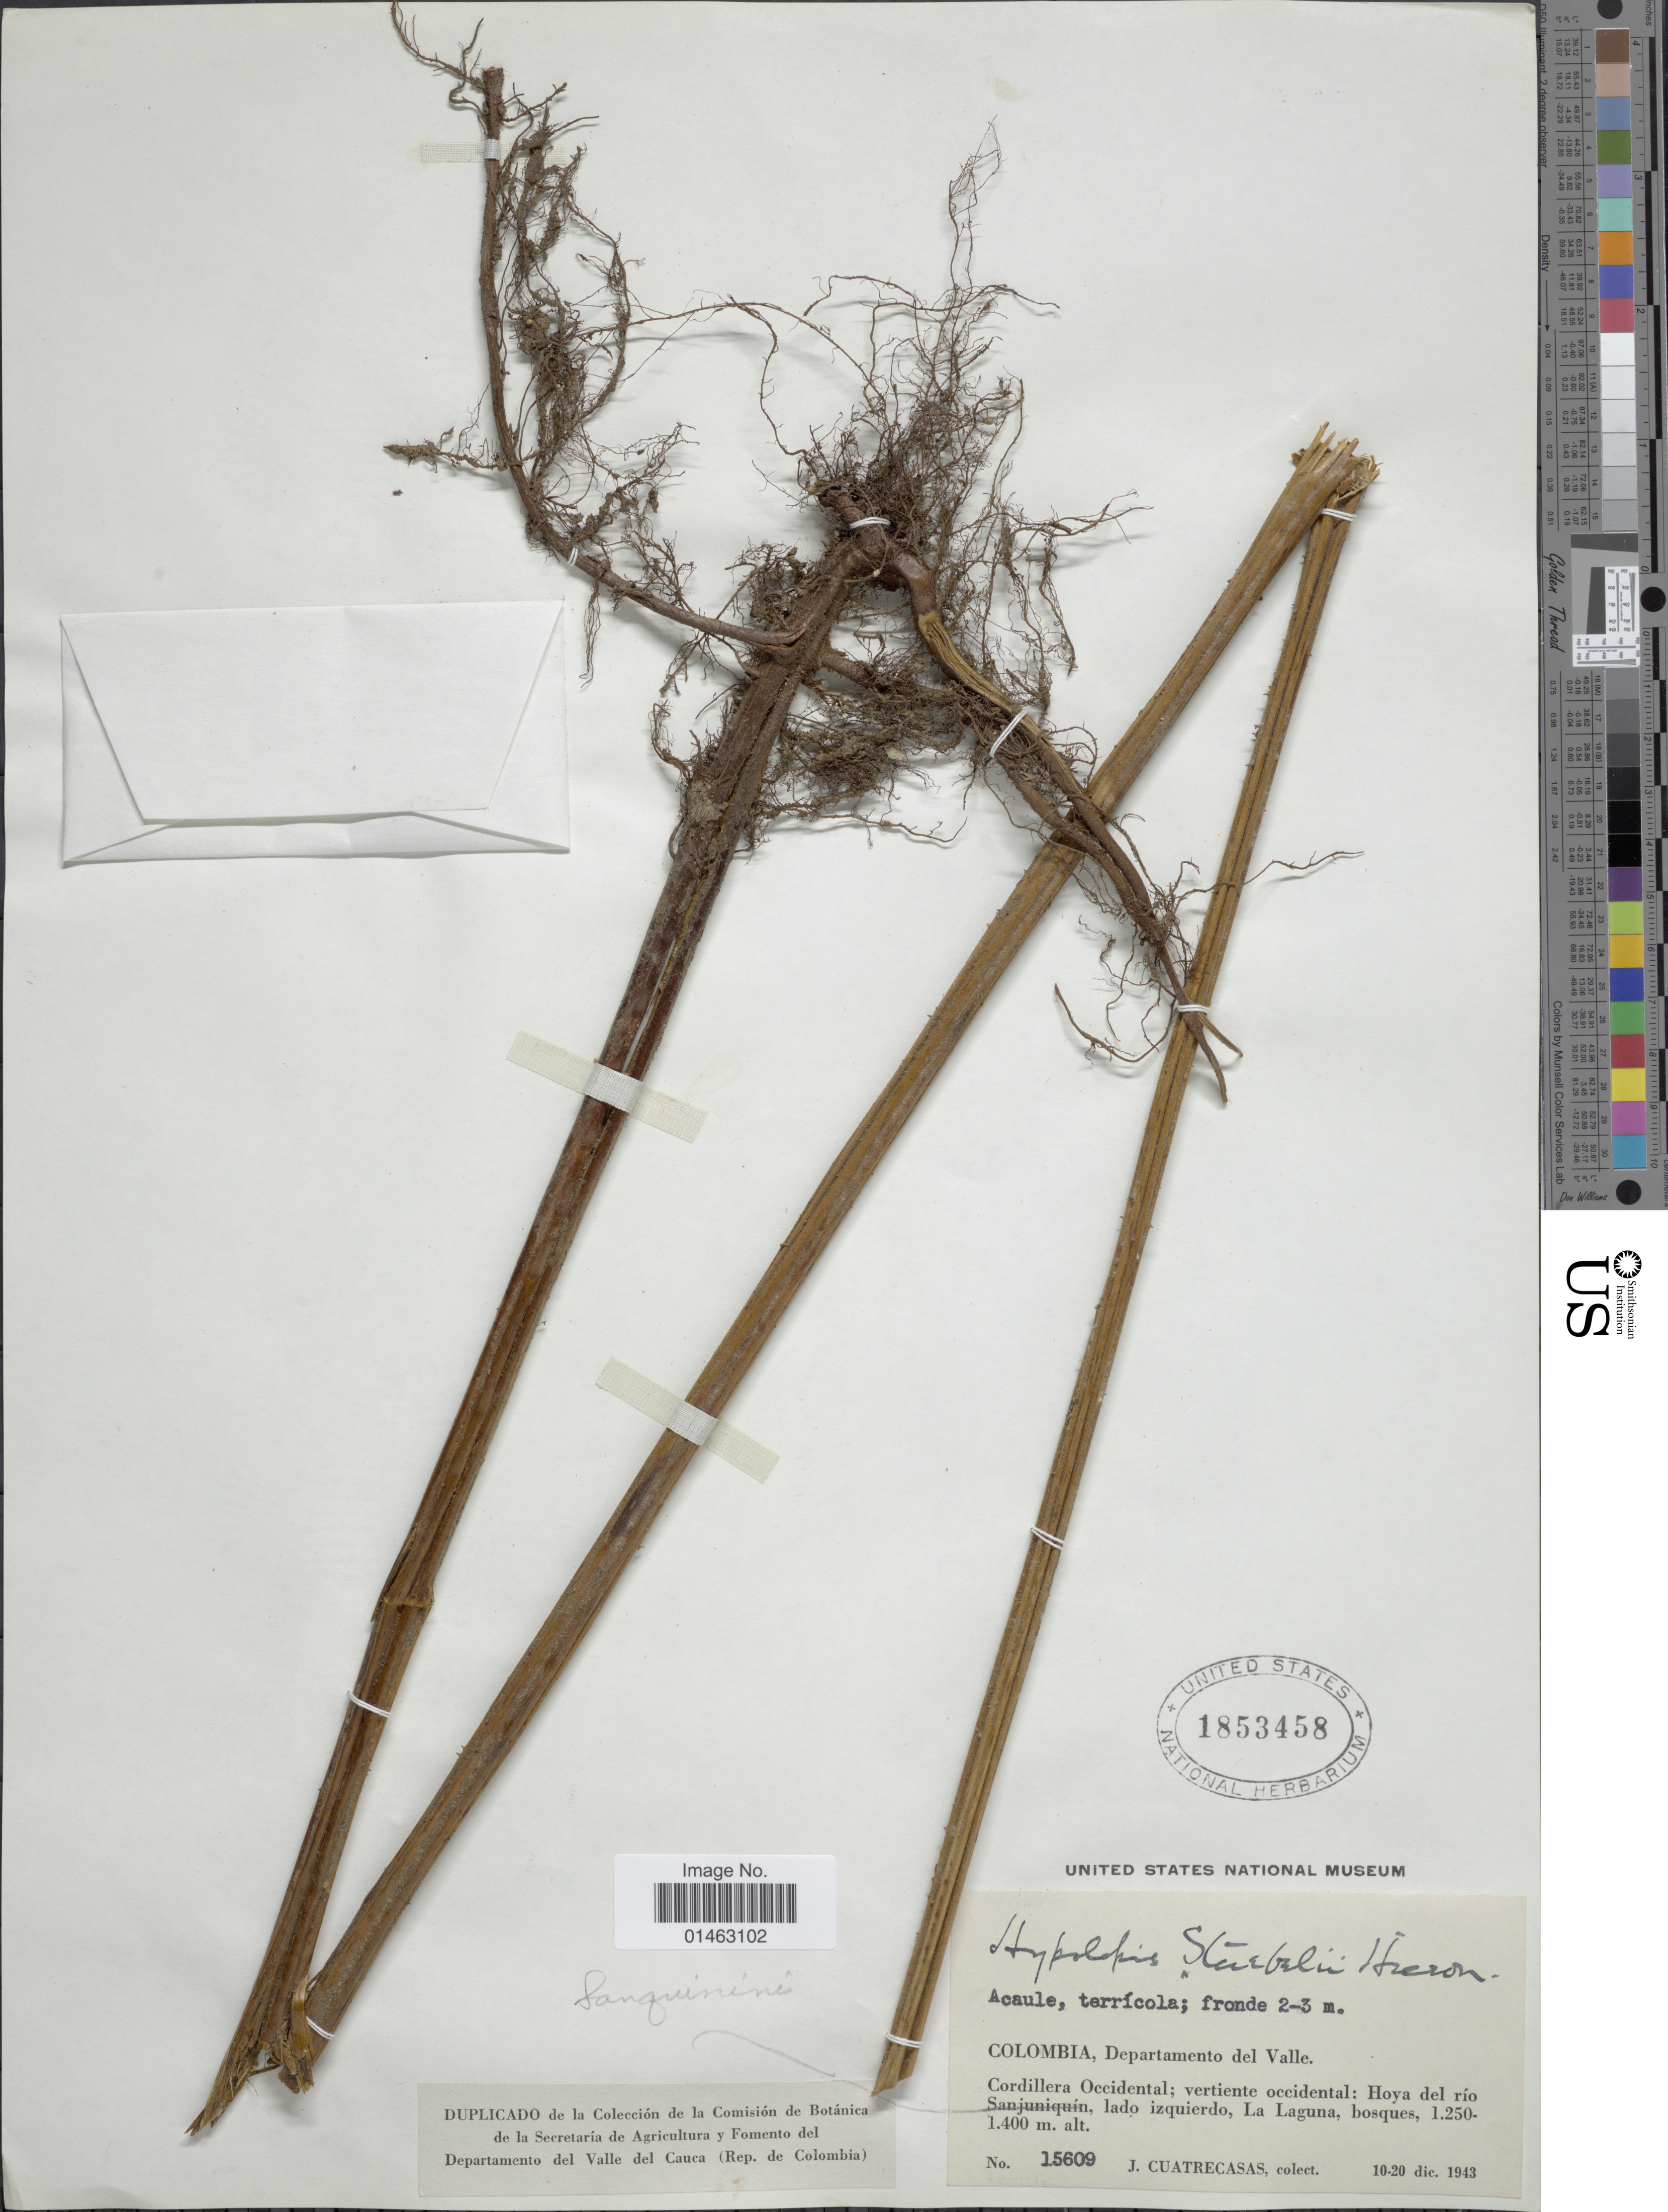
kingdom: Plantae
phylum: Tracheophyta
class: Polypodiopsida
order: Polypodiales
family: Dennstaedtiaceae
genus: Hypolepis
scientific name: Hypolepis steubelii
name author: Hieron.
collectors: J. Cuatrecasas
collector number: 15609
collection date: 1943-12-10/1943-12-20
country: Colombia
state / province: Valle del Cauca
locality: Departamento del Valle. Cordillera Occidental; vertiente occidental: Hoya del río Sanquinini, lado izquierdo, La Laguna, bosques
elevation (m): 1250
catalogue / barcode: US 1853458